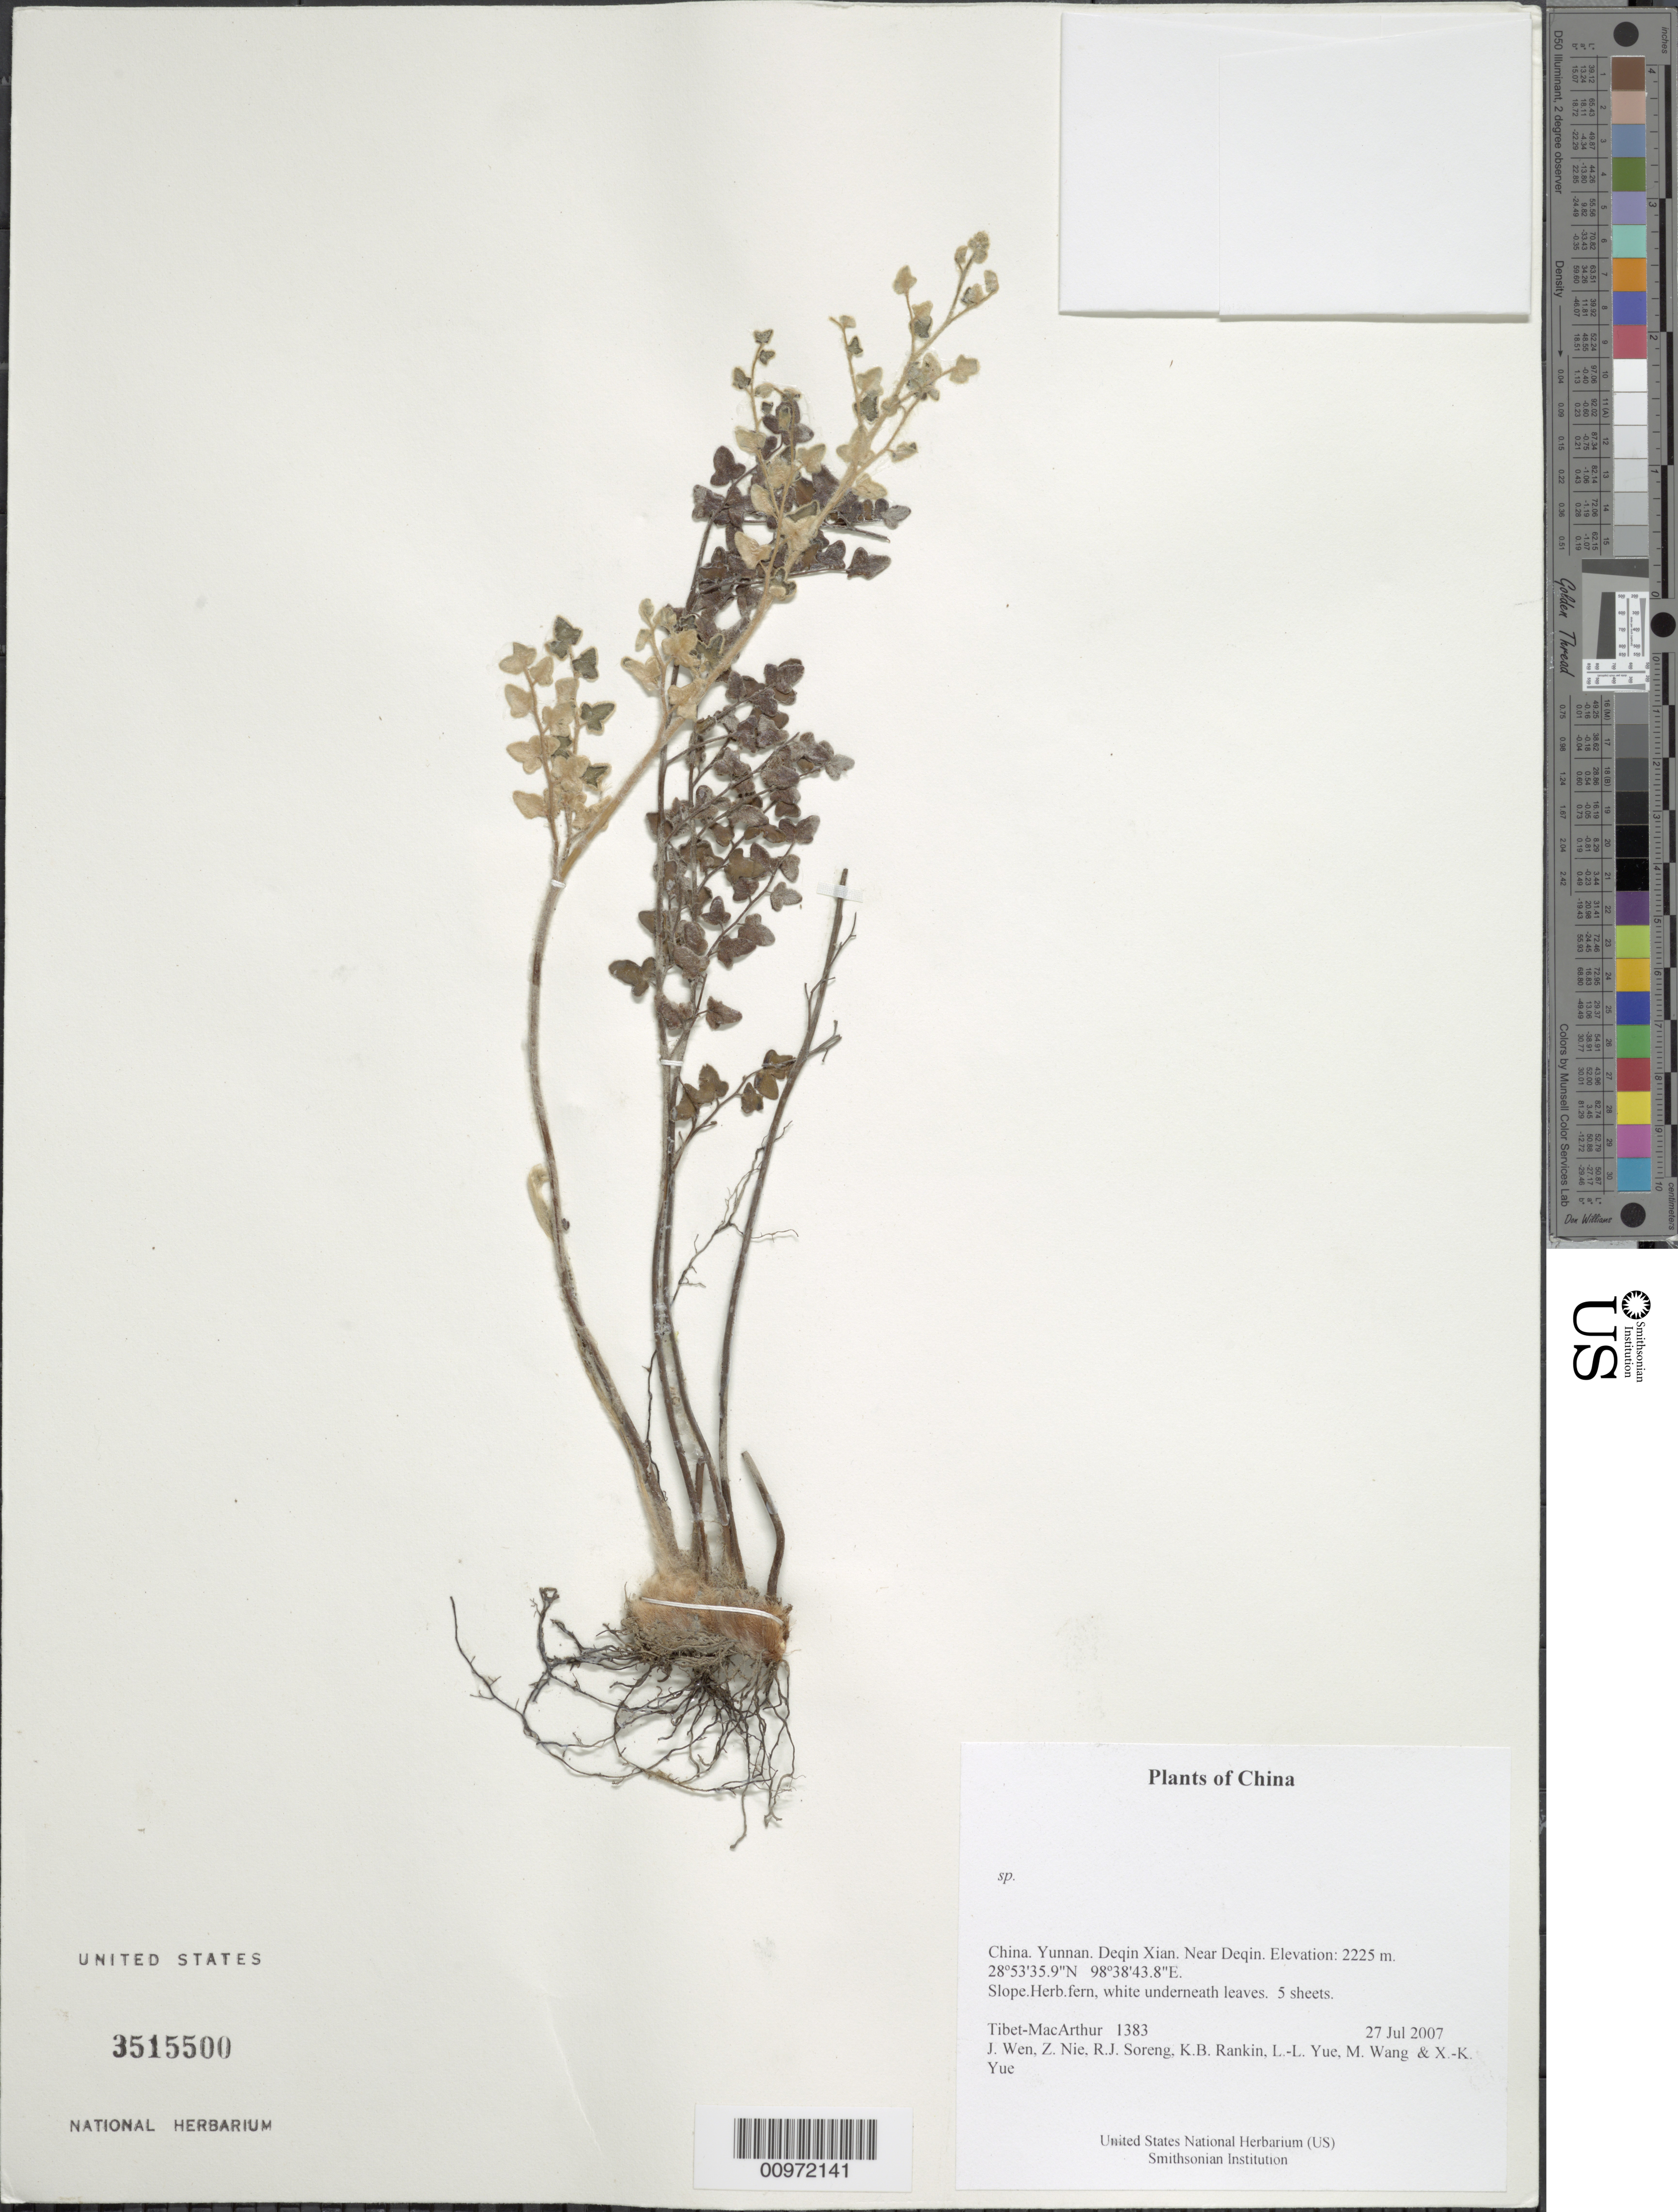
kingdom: Plantae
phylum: Tracheophyta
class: Polypodiopsida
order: Polypodiales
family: Pteridaceae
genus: Pellaea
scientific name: Pellaea sp.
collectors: Tibet-MacArthur, J. Wen, Z. Nie, R. J. Soreng, K. Rankin, L. Yue, M. Wang & X. Yue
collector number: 1383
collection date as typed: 27 Jul 2007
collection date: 2007-07-27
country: China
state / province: Yunnan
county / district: Deqin Xian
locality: Near Deqin.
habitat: Slope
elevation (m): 2225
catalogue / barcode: US 3515500